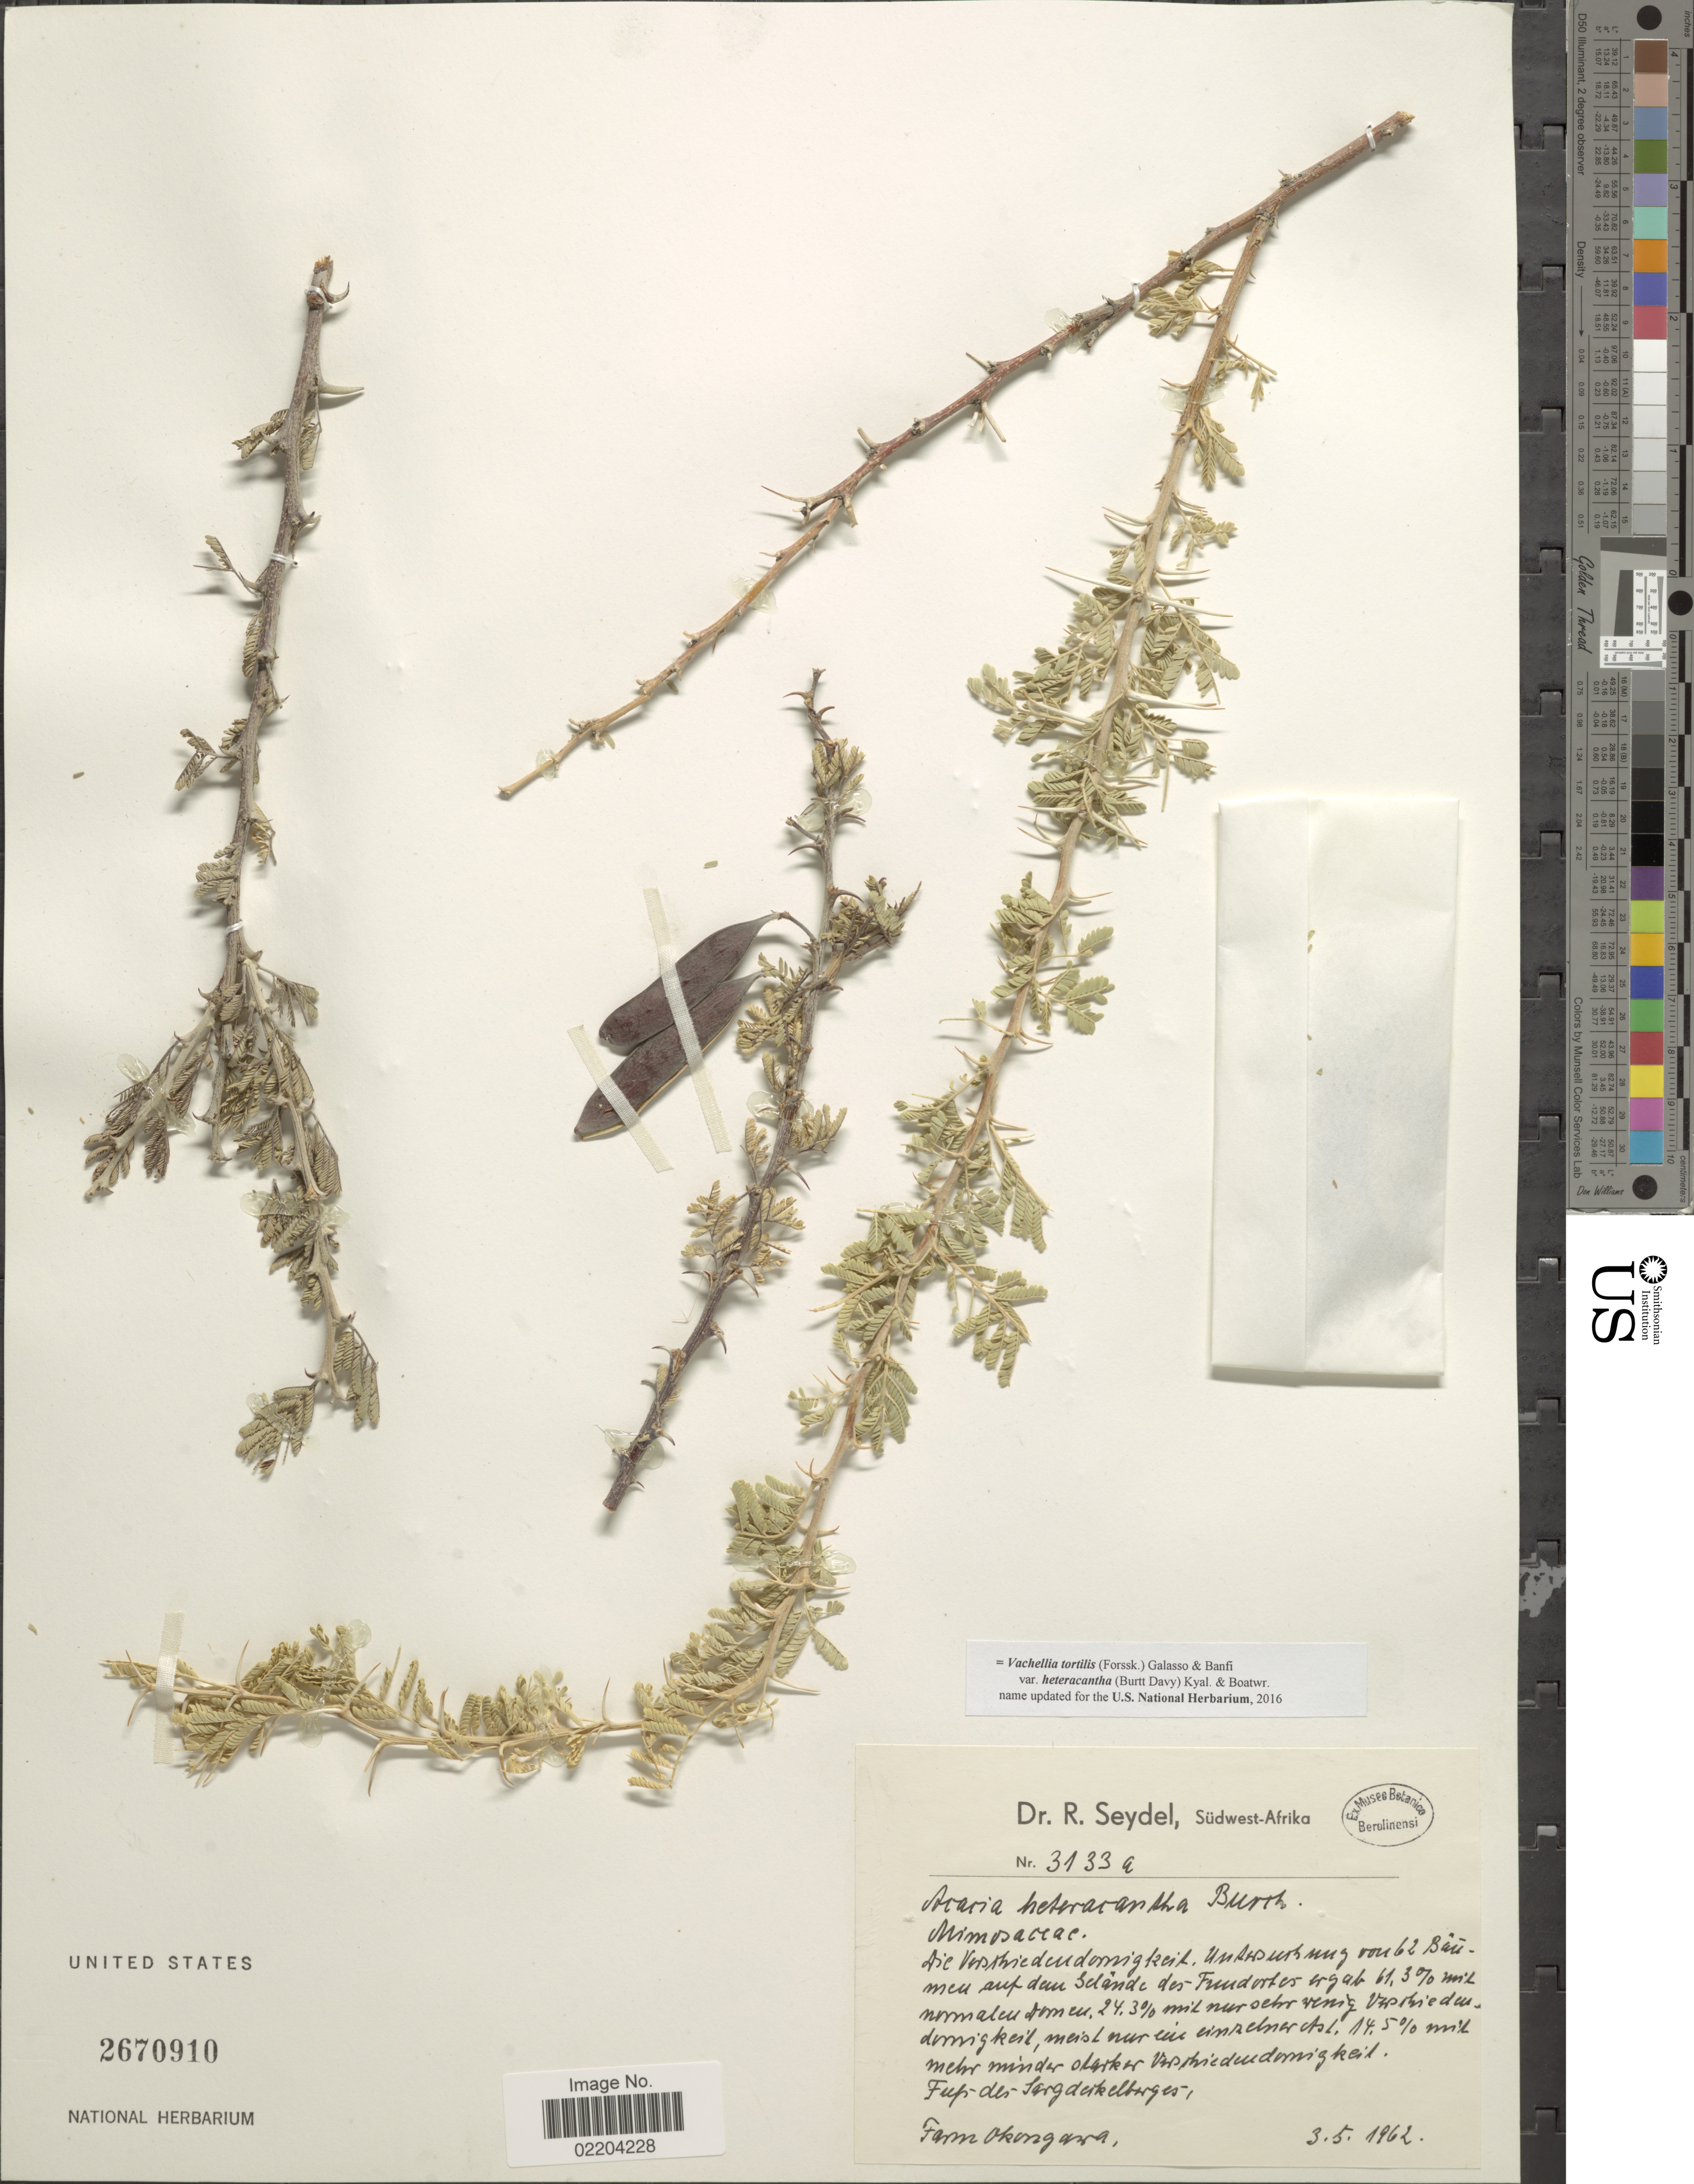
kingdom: Plantae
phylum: Tracheophyta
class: Magnoliopsida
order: Fabales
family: Fabaceae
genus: Vachellia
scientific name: Vachellia tortilis subsp. heteracantha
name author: (Burch.) Kyal. & Boatwr.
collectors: R. Seydel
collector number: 3133a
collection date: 1962-05-03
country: Namibia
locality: Sudwest-Africa [Southwest Africa], Farm Okongawa.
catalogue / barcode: US 2670910